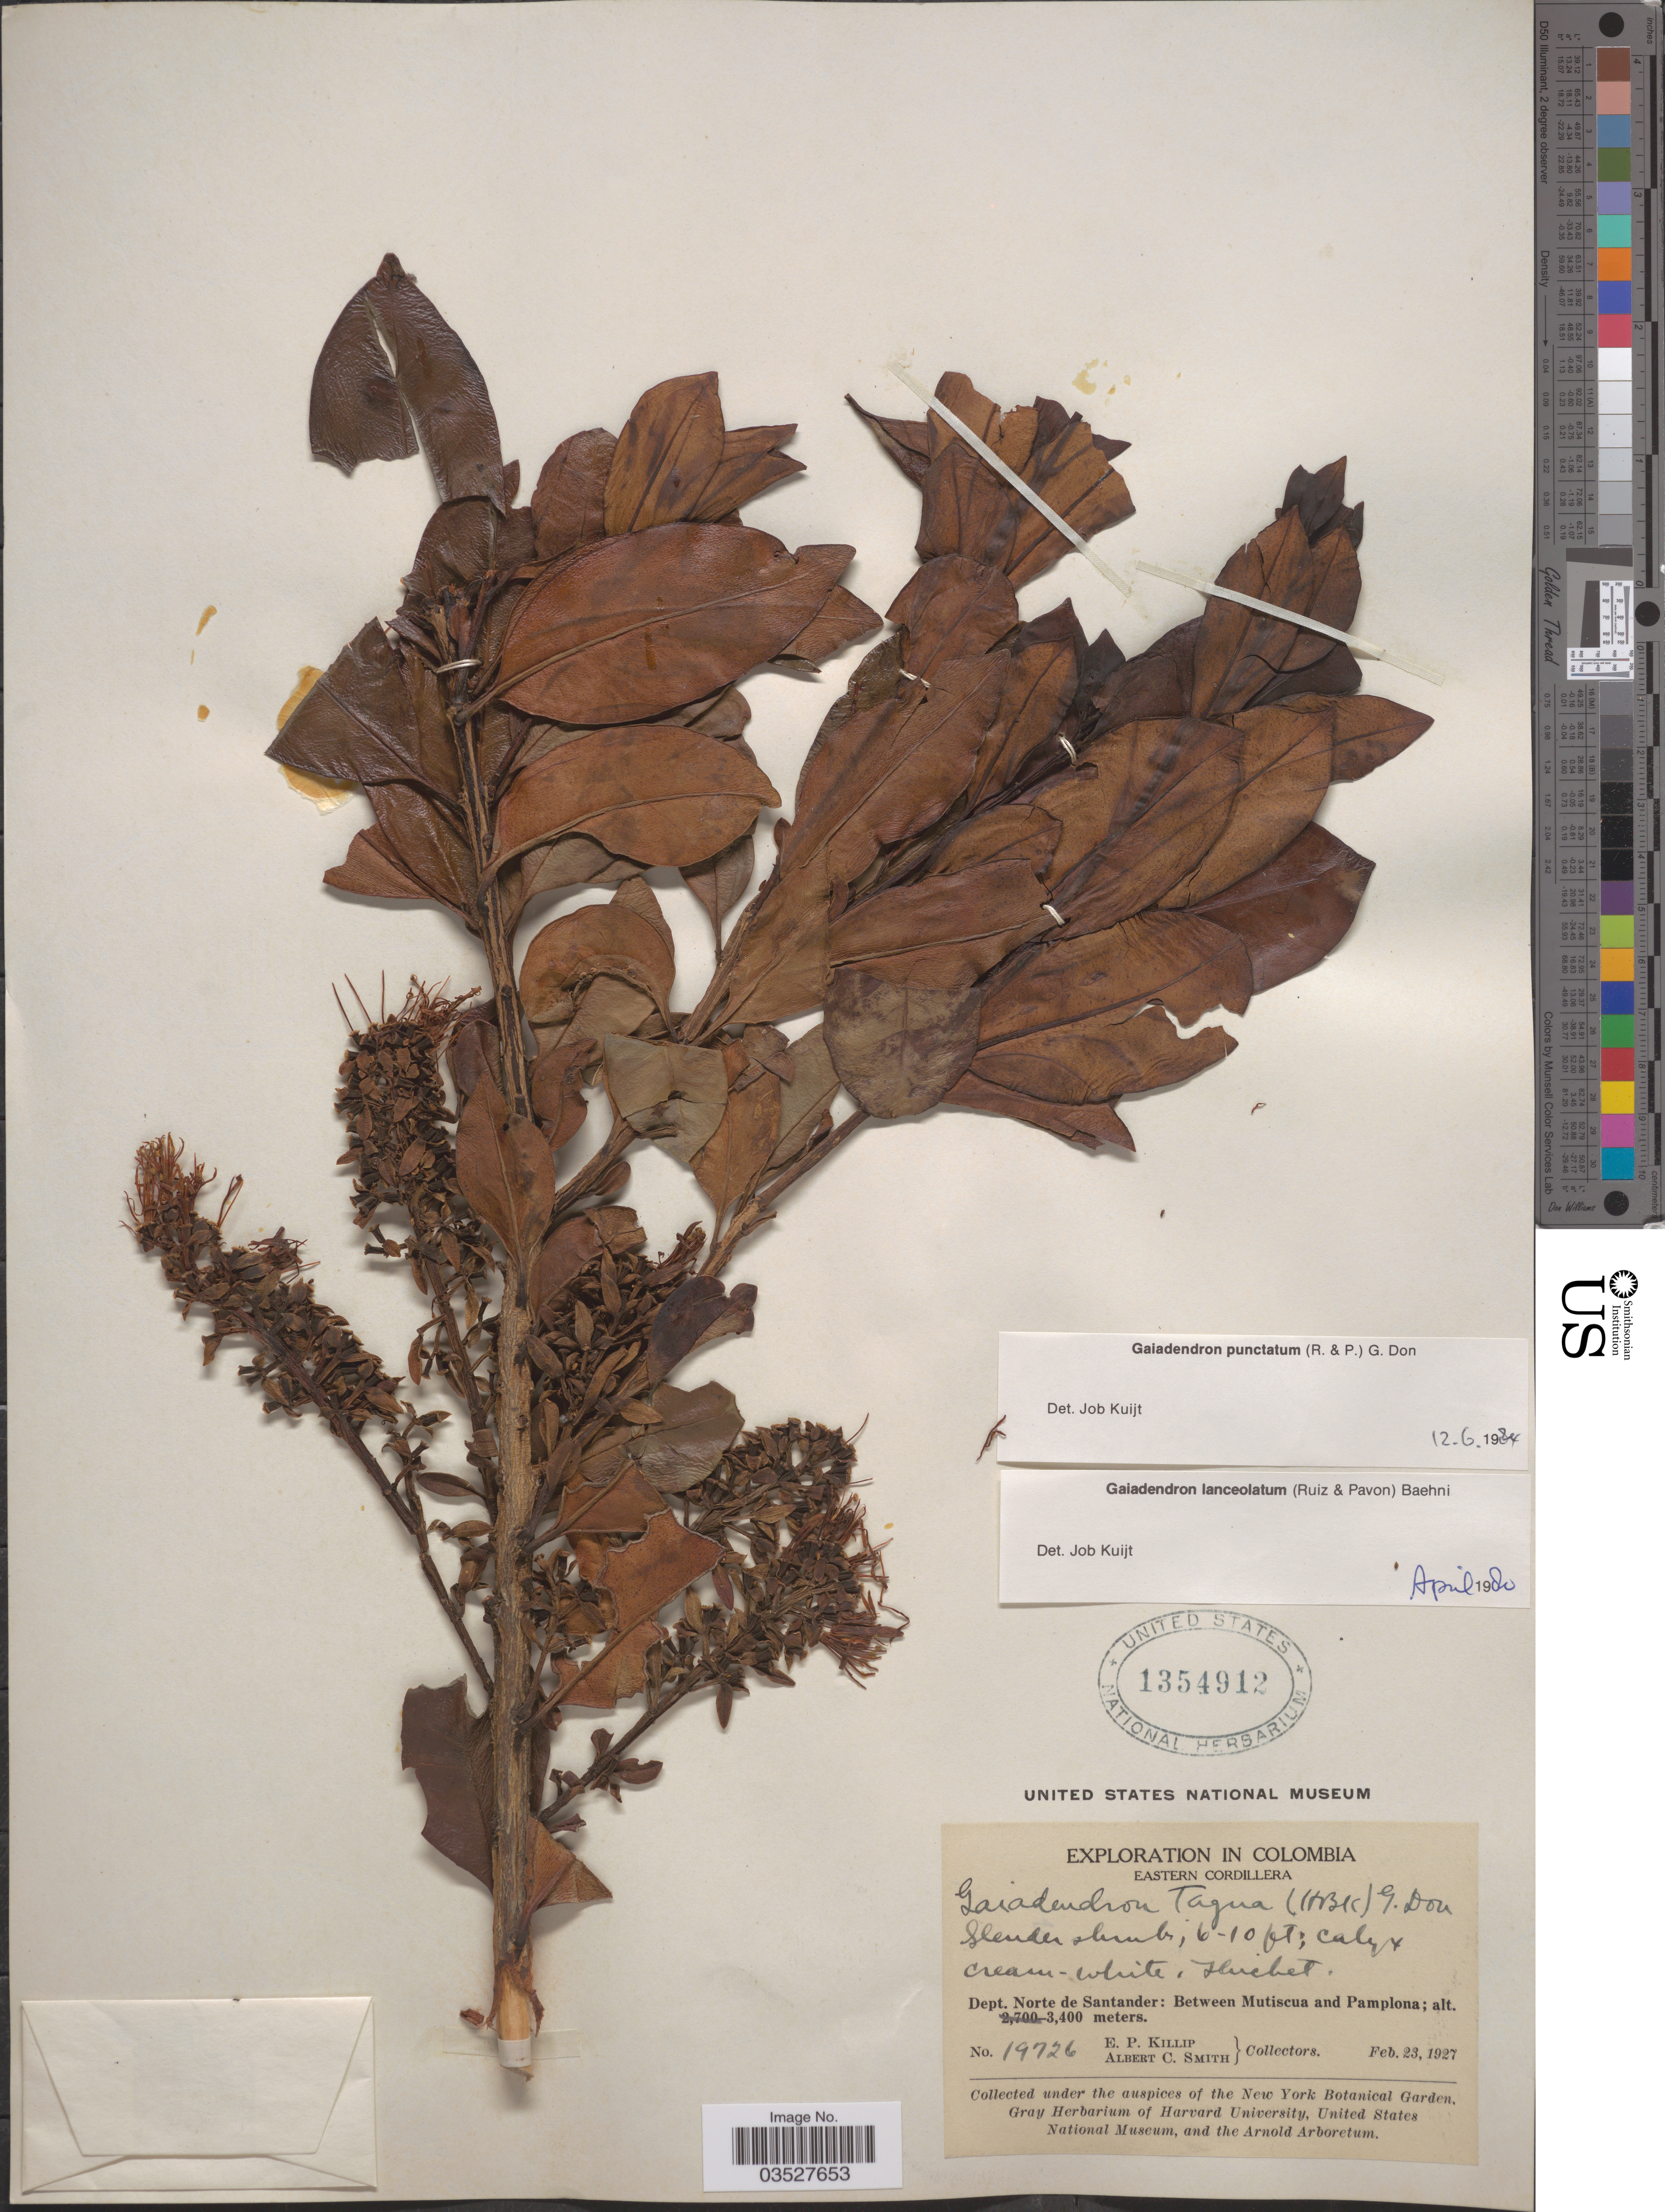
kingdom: Plantae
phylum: Tracheophyta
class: Magnoliopsida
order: Santalales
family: Loranthaceae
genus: Gaiadendron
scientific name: Gaiadendron punctatum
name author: (Ruiz & Pav.) G. Don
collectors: E. P. Killip & A. C. Smith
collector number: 19726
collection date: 1927-02-23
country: Colombia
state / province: Norte de Santander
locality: Eastern Cordillera. Dept. Norte de Santander: Between Mutiscua and Pamplona.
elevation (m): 3400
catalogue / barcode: US 1354912